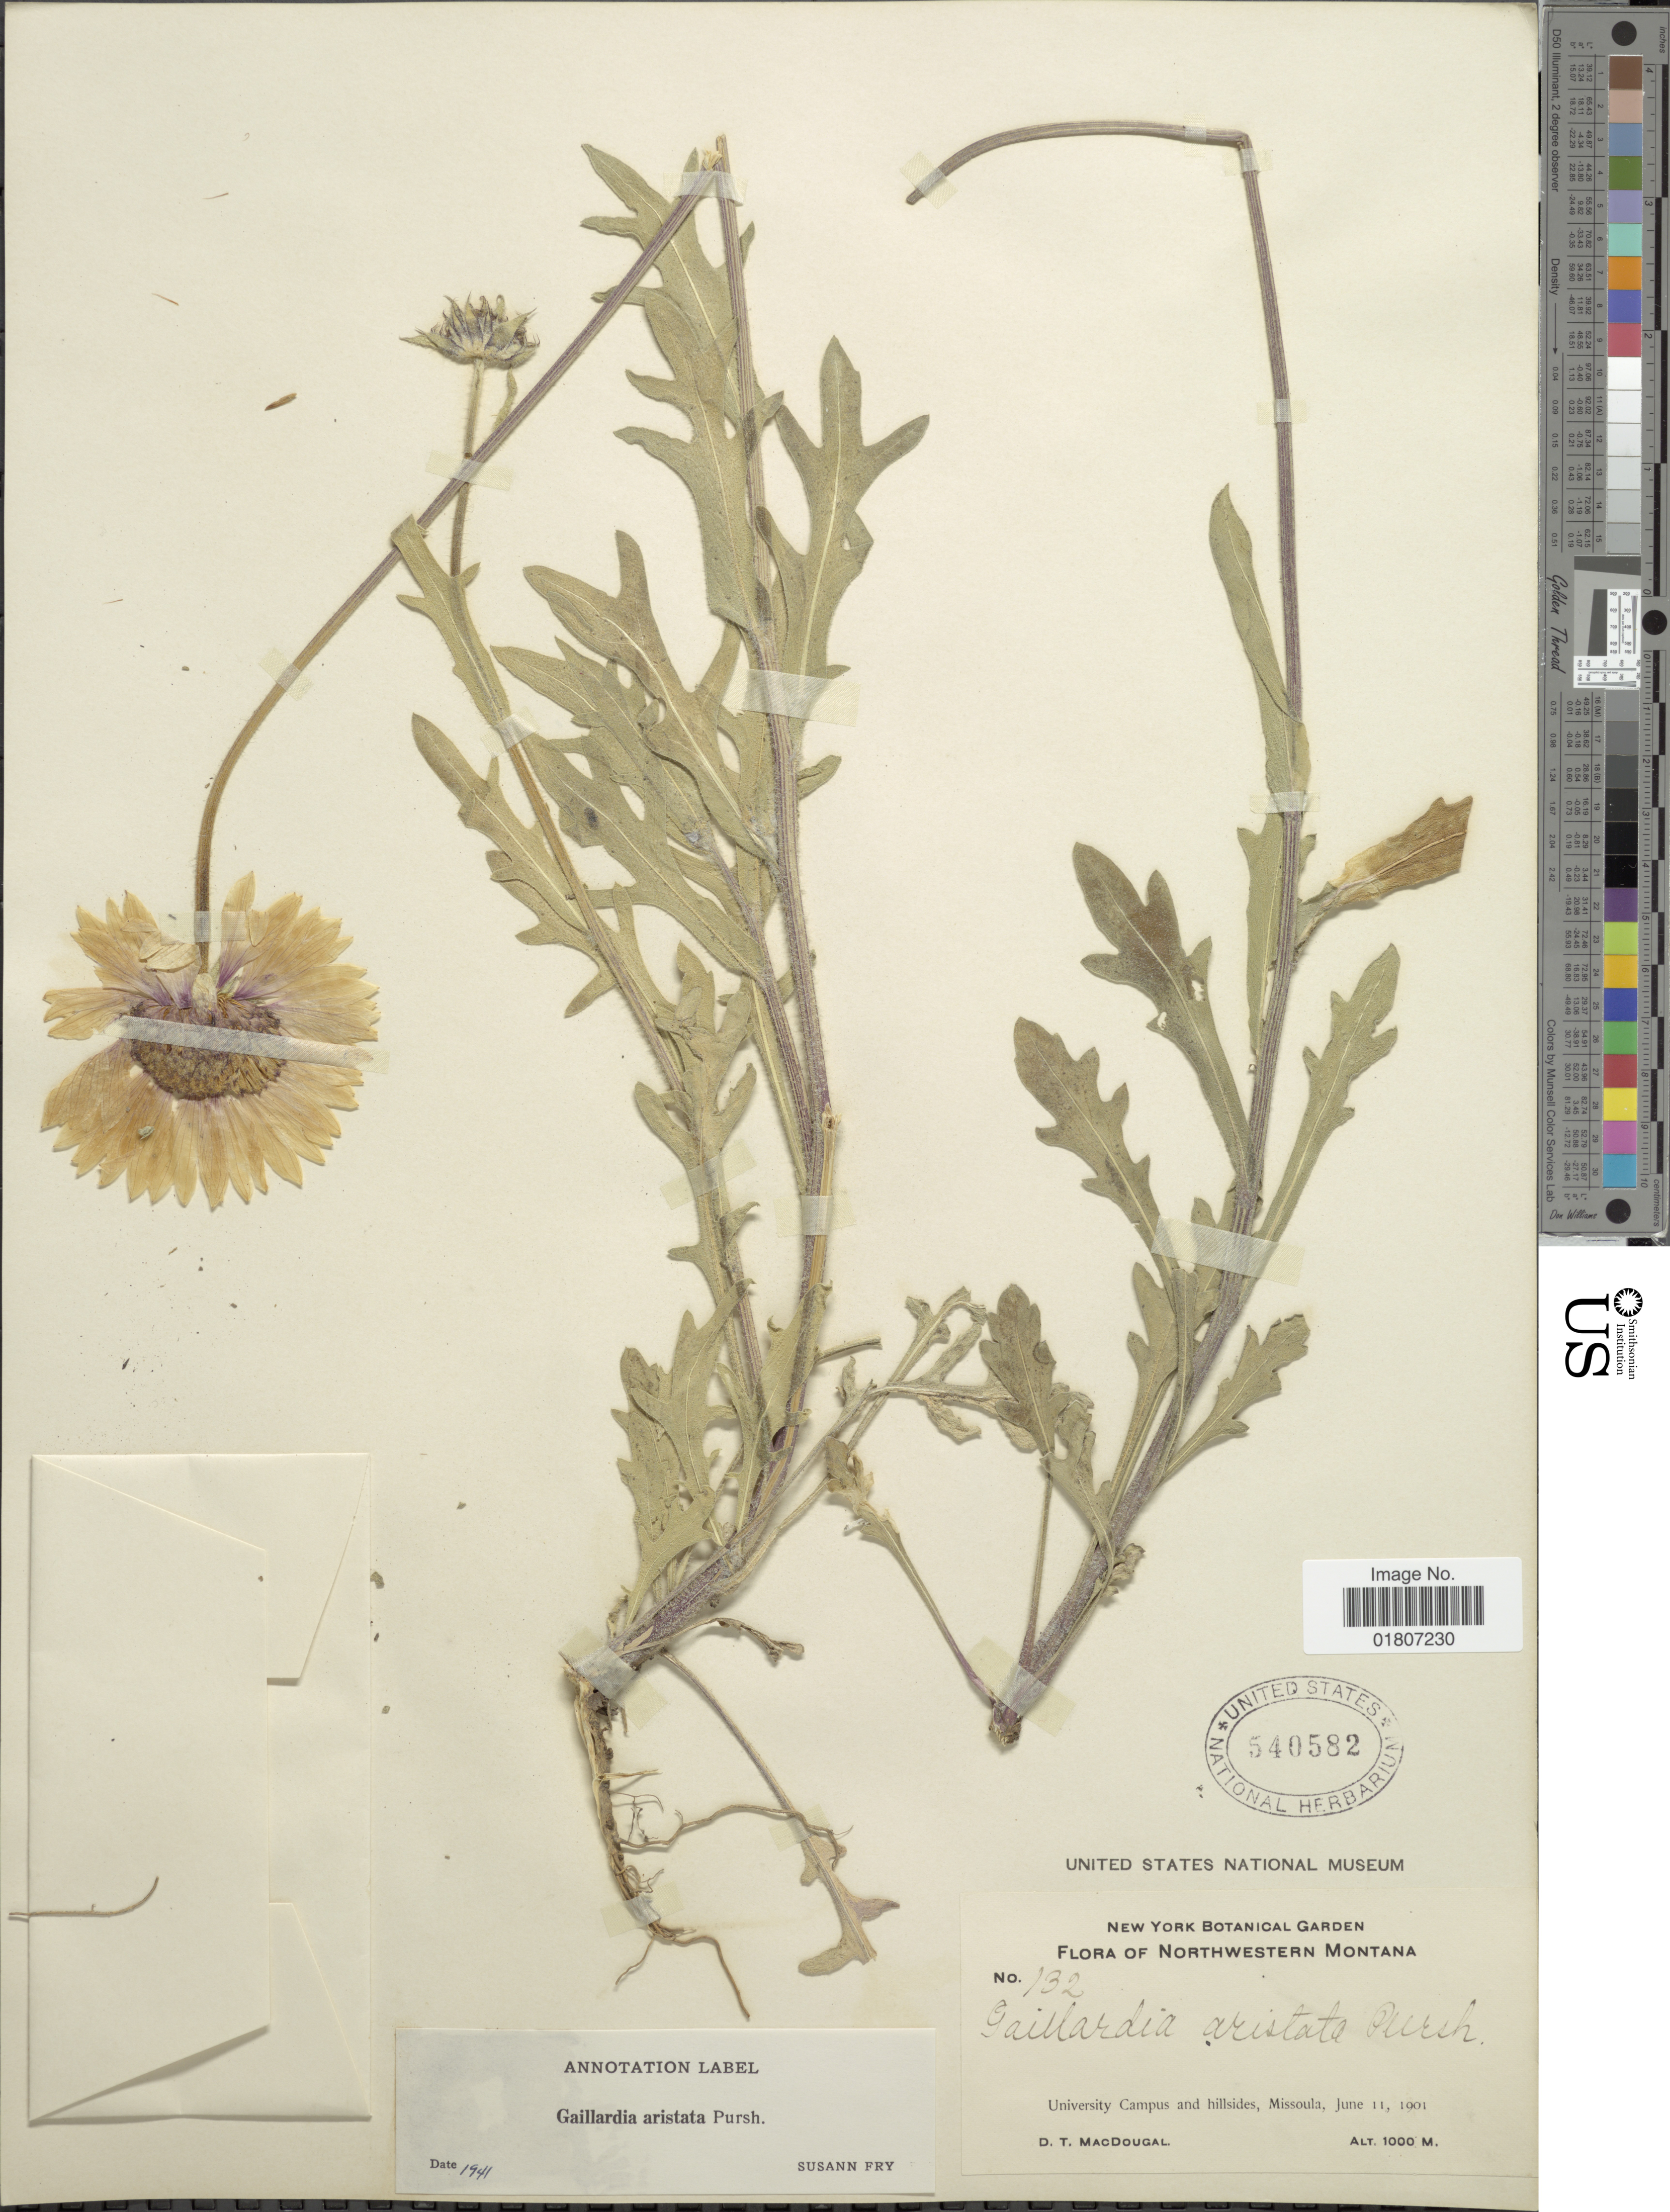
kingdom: Plantae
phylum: Tracheophyta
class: Magnoliopsida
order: Asterales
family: Asteraceae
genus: Gaillardia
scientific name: Gaillardia aristata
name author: Pursh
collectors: D. T. MacDougal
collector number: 132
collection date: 1901-06-11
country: United States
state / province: Montana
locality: Northwestern Montana. University Campus and hillsides, Missoula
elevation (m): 1000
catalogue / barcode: US 540582